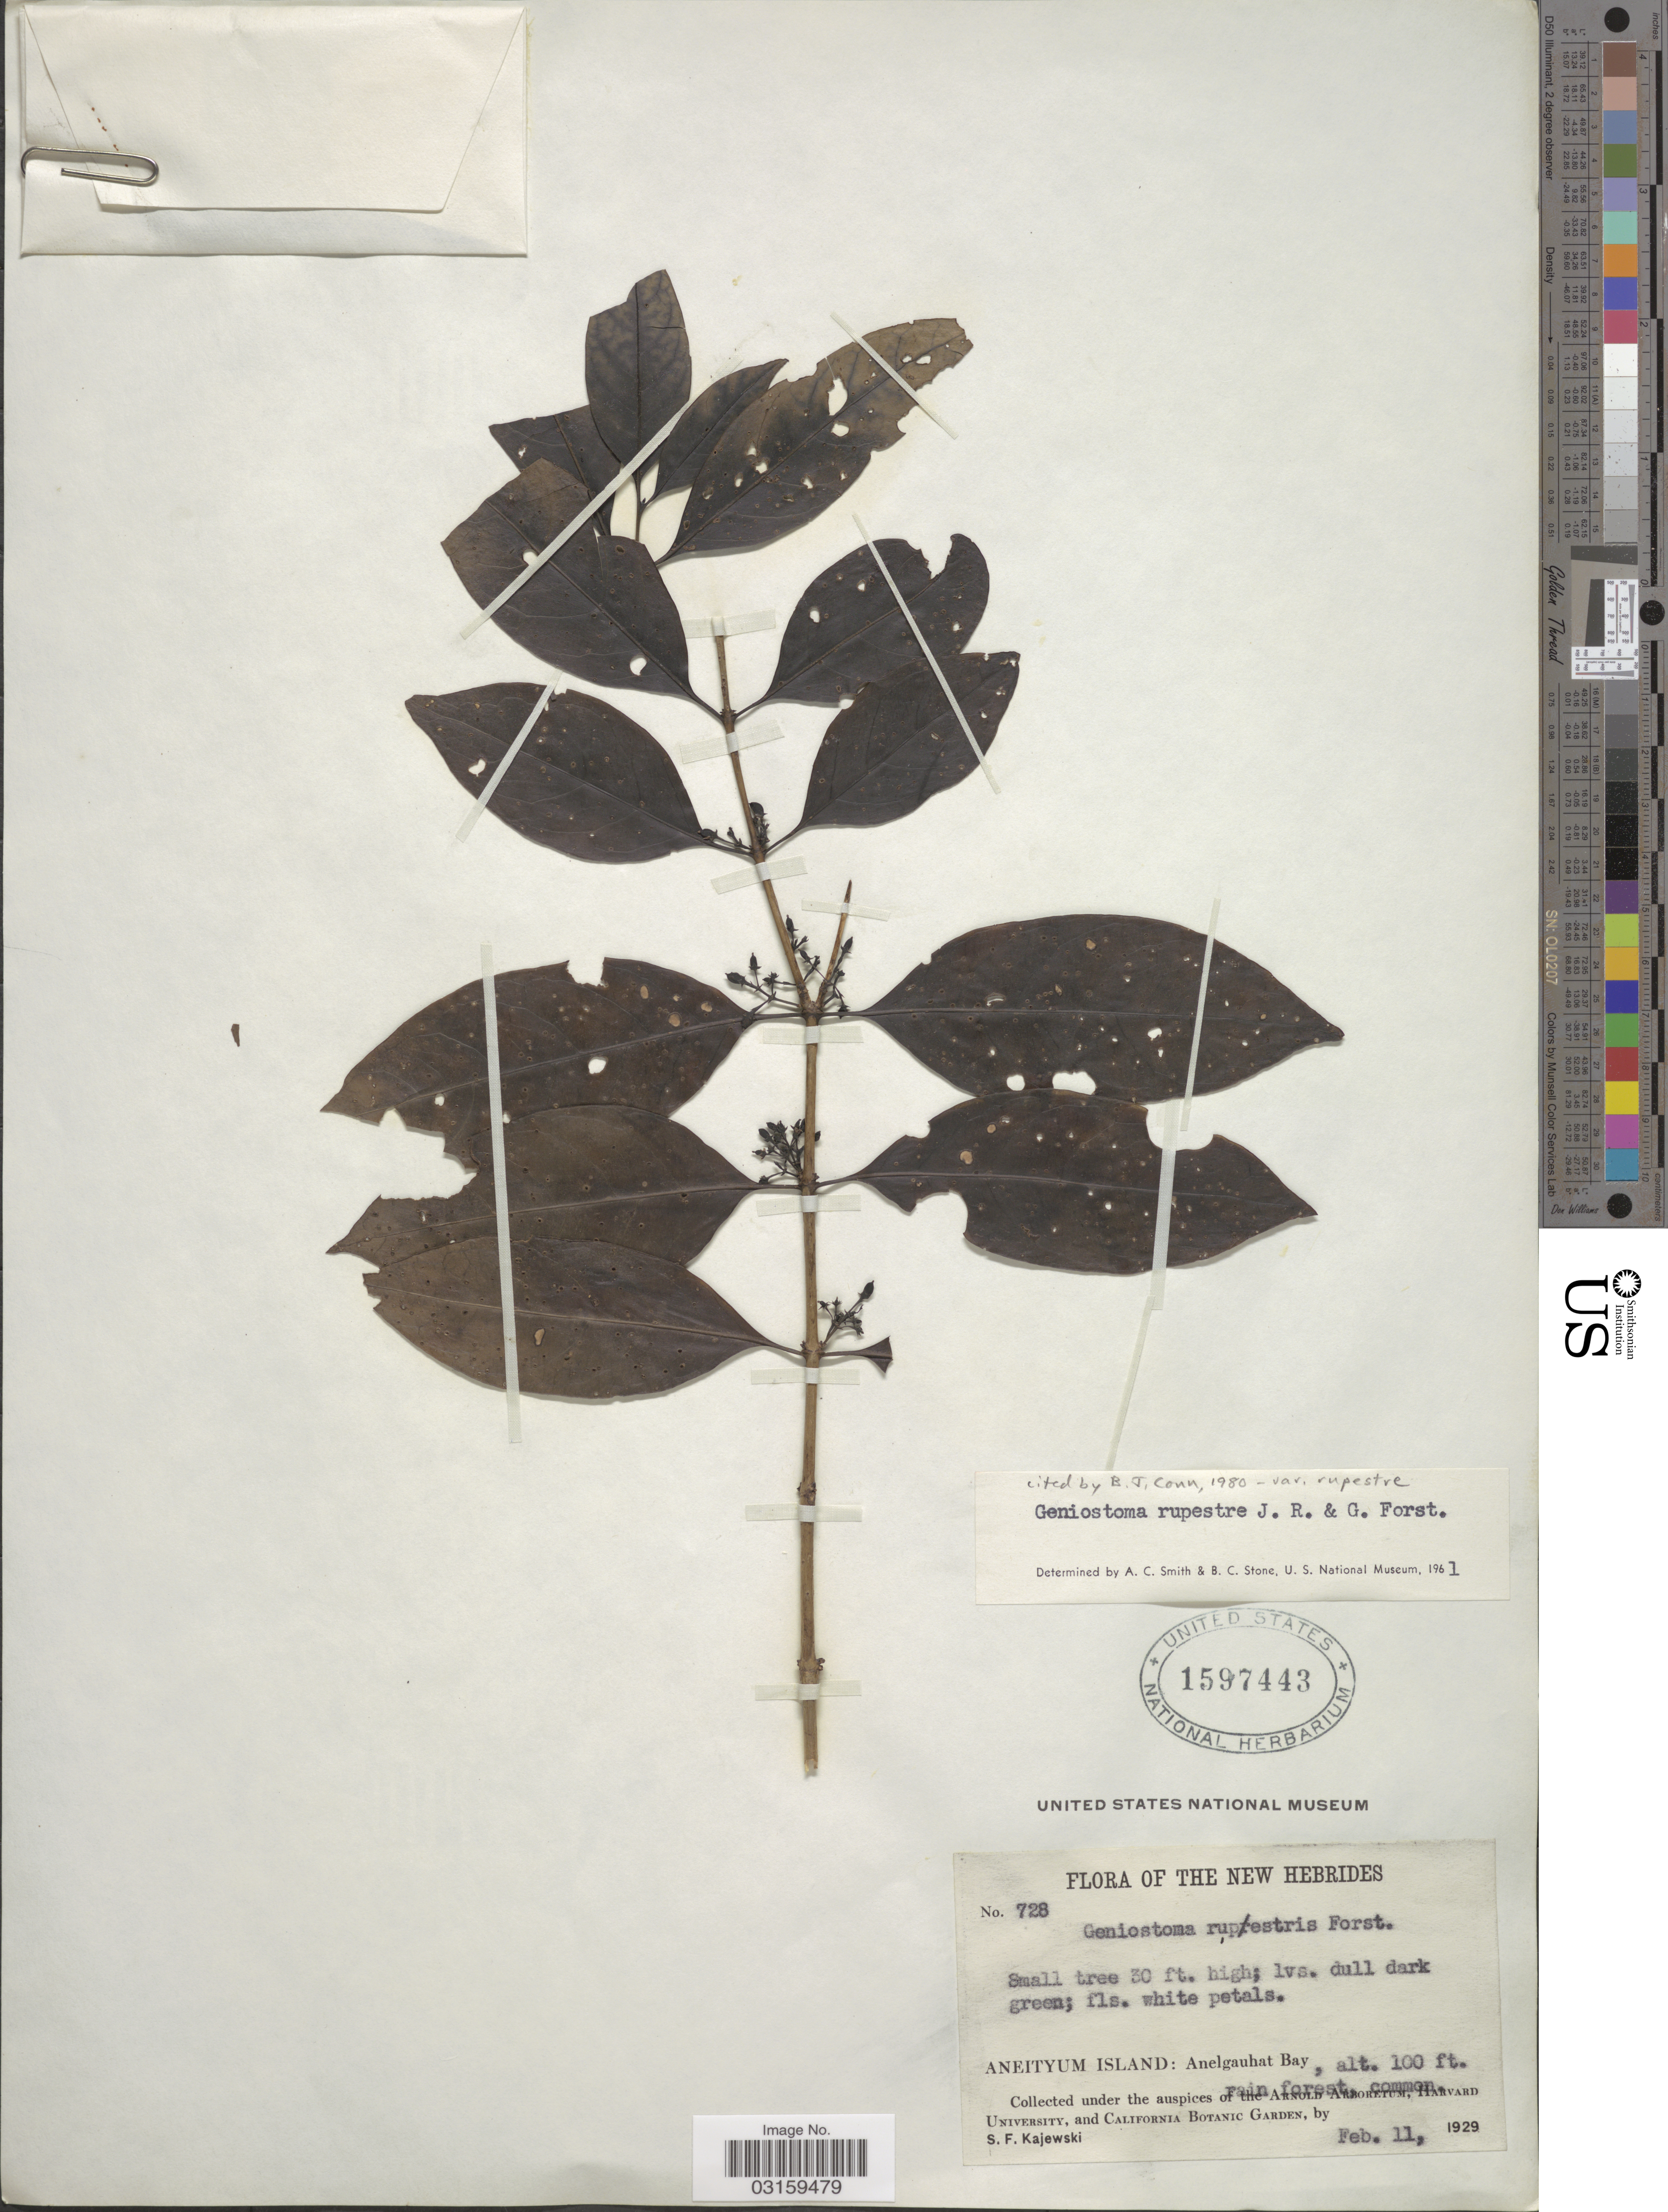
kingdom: Plantae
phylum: Tracheophyta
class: Magnoliopsida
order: Gentianales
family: Loganiaceae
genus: Geniostoma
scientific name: Geniostoma rupestre var. rupestre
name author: J.R. Forst. & G. Forst.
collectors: S. Kajewski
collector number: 728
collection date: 1929-02-11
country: Vanuatu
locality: New Hebrides. Aneityum Island: Anelgauhat Bay.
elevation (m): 30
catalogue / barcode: US 1597443